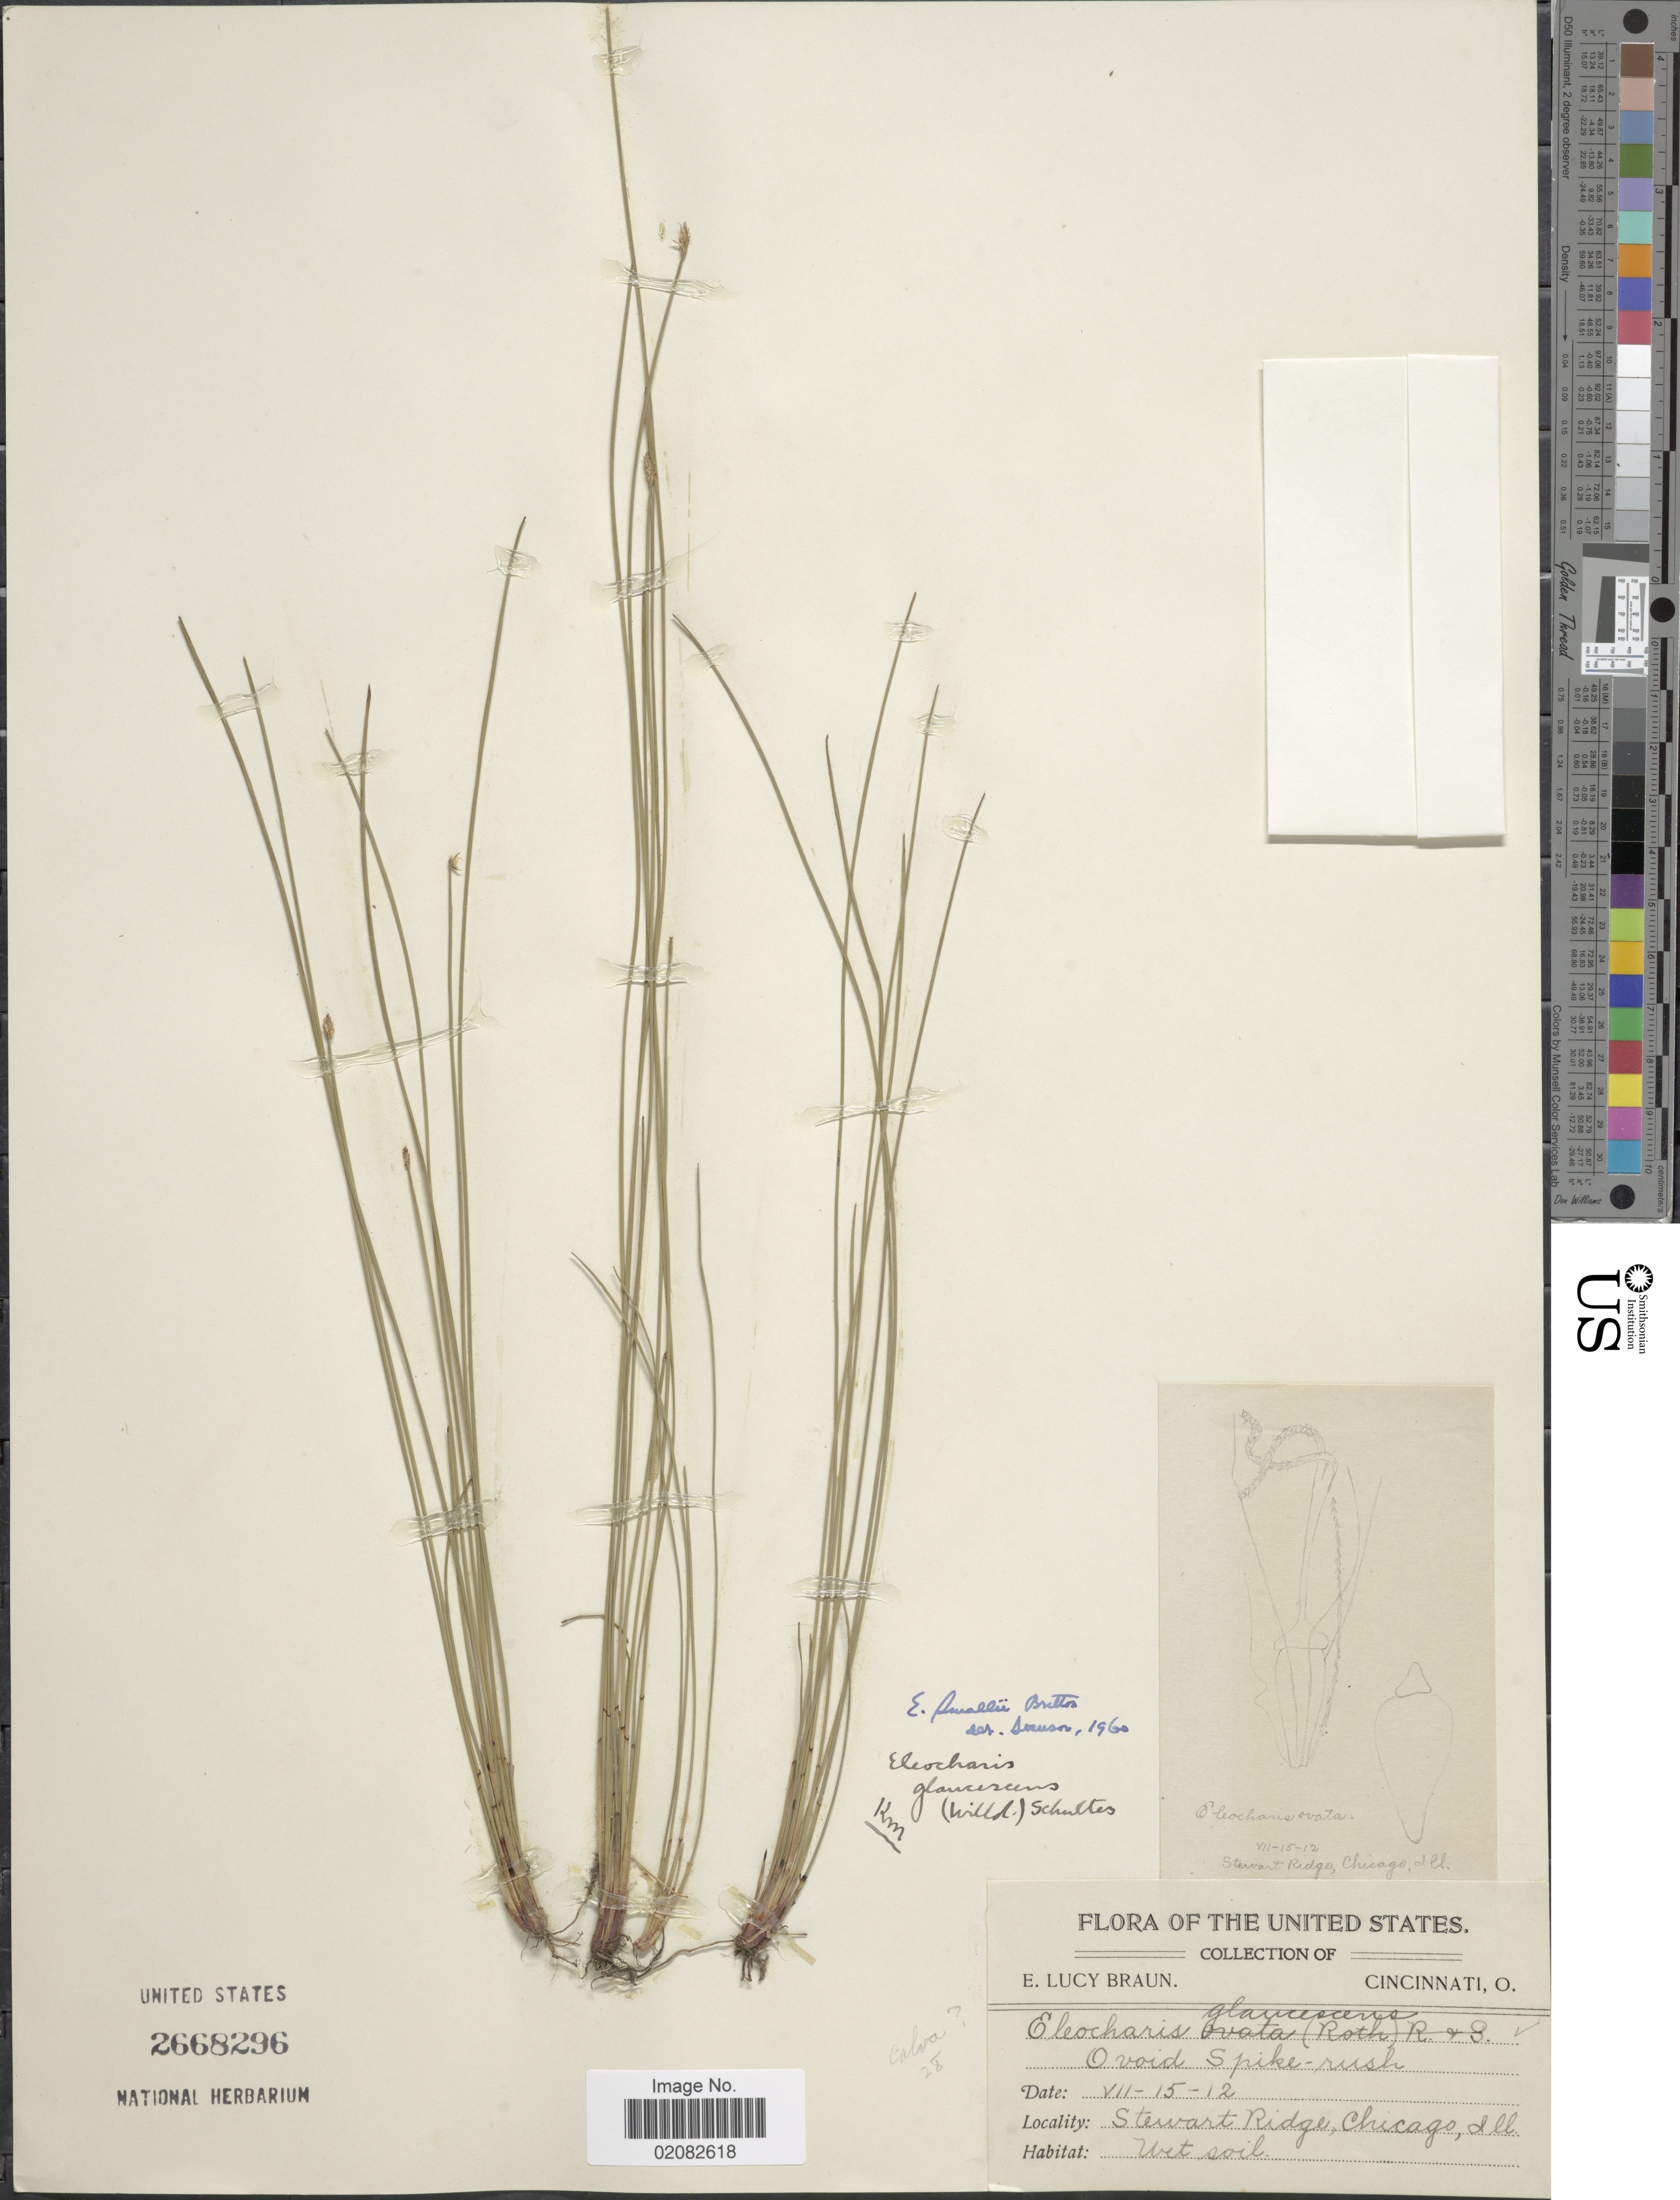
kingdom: Plantae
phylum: Tracheophyta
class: Liliopsida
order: Poales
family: Cyperaceae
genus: Eleocharis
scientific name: Eleocharis erythropoda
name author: Steud.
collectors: E. L. Braun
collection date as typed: Transcribed d/m/y: 15/7/12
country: United States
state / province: Illinois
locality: Stewart Ridge, Chicago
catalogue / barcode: US 2668296